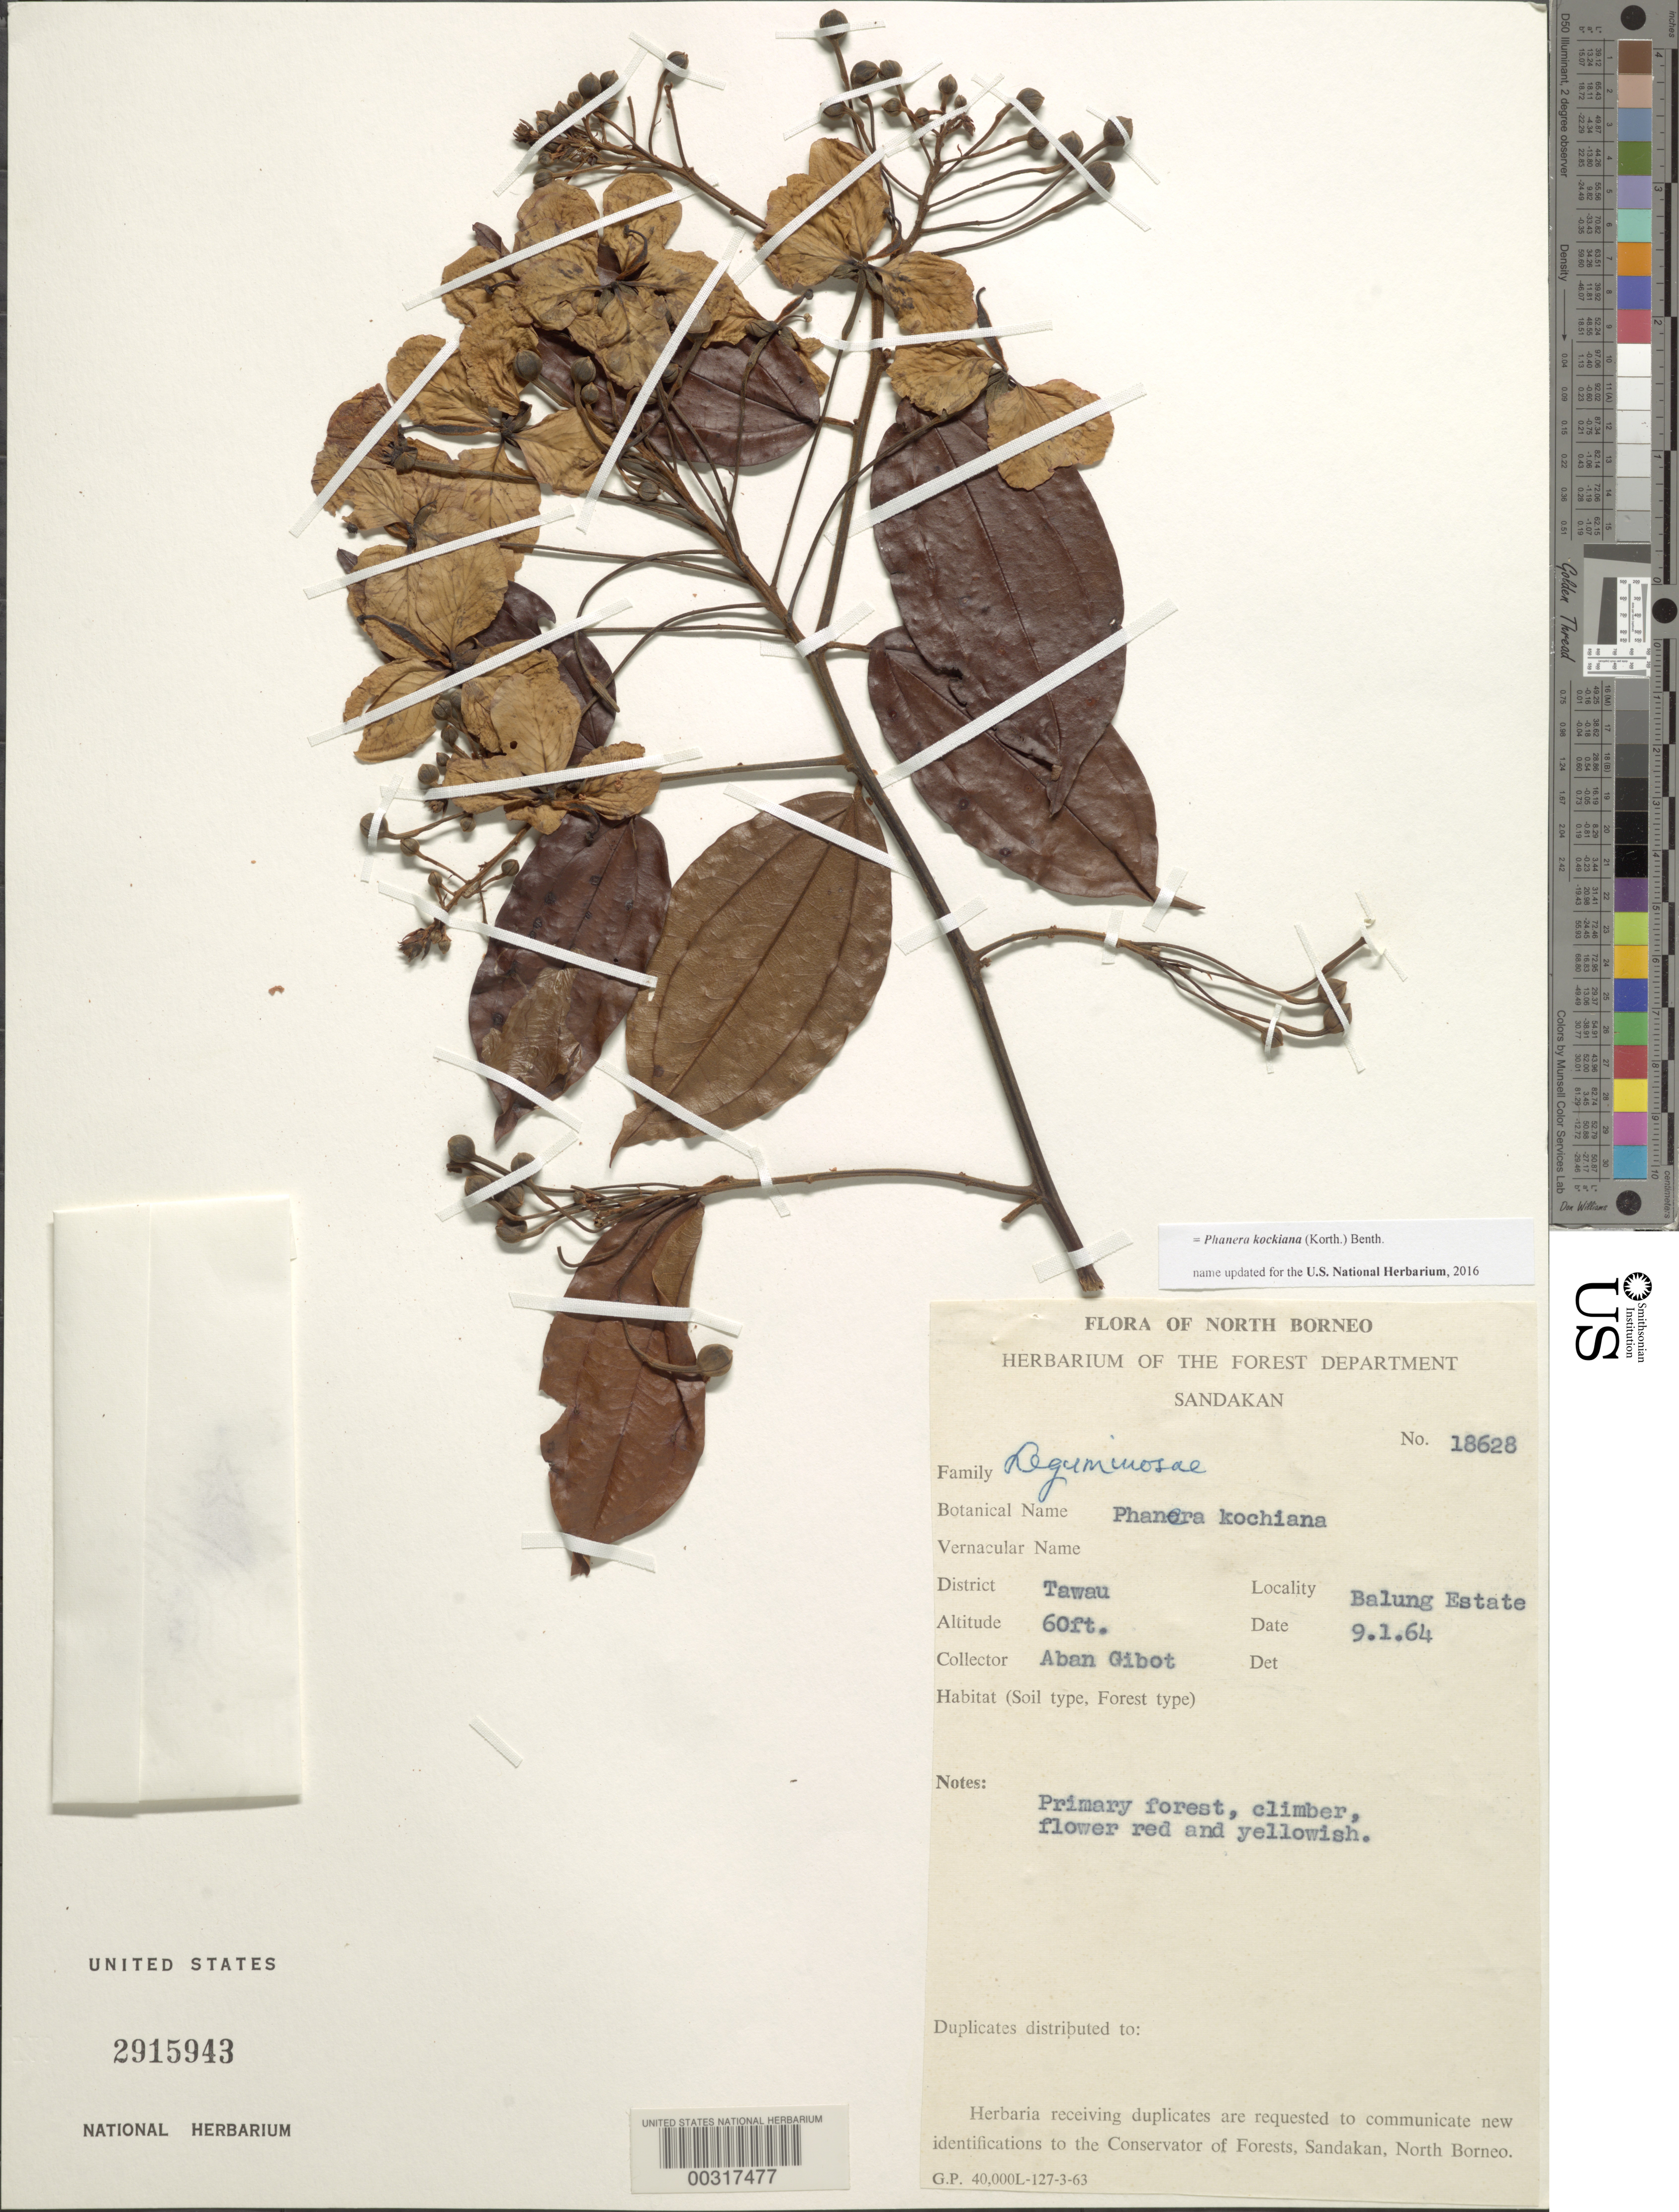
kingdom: Plantae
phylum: Tracheophyta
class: Magnoliopsida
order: Fabales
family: Fabaceae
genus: Phanera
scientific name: Phanera kockiana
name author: (Korth.) Benth.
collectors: A. Gibot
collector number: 18628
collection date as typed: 09 Jan 1964 or 01 Sep 1964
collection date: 1964-01-09 or 1964-09-01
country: Malaysia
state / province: Sabah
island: Borneo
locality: Sandakan, balung estate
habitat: Primary forest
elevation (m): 18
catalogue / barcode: US 2915943